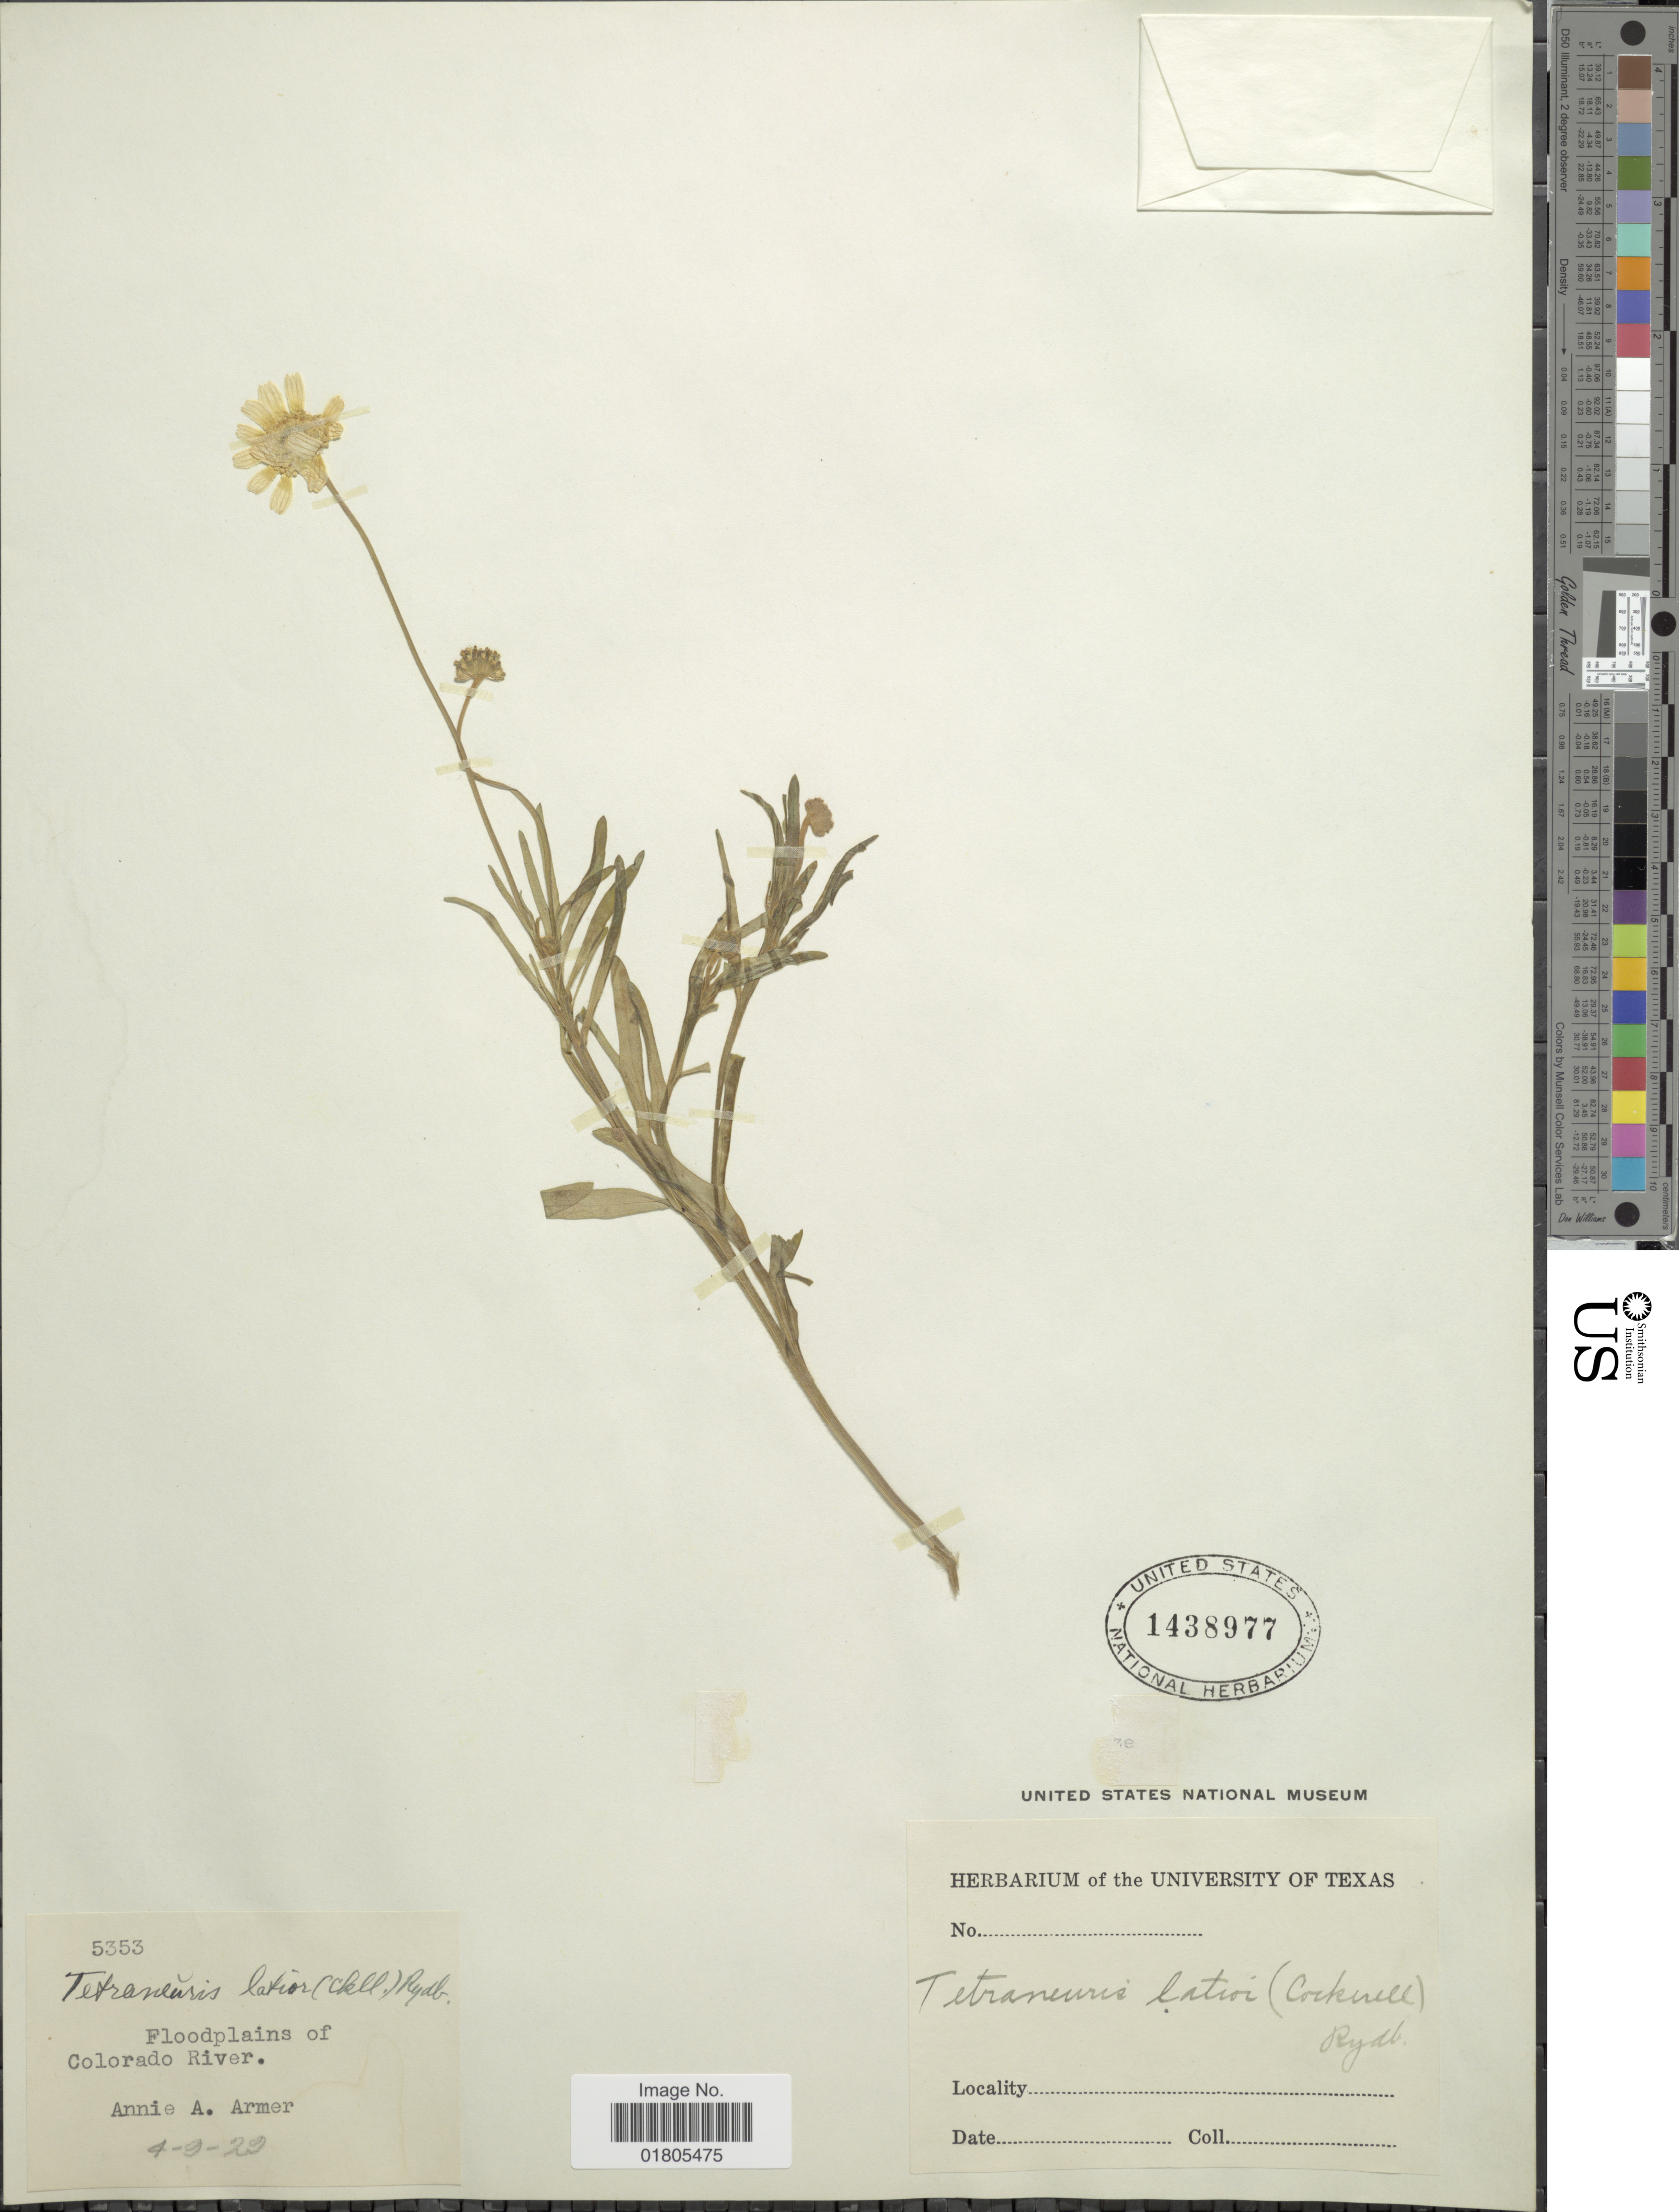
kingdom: Plantae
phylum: Tracheophyta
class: Magnoliopsida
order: Asterales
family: Asteraceae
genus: Actinea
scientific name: Actinea linearifolia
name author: (Hook.) Kuntze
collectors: A. Armer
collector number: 5353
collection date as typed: Transcribed d/m/y: 9/4/29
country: United States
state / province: Colorado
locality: Floodplains of Colorado River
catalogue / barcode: US 1438977